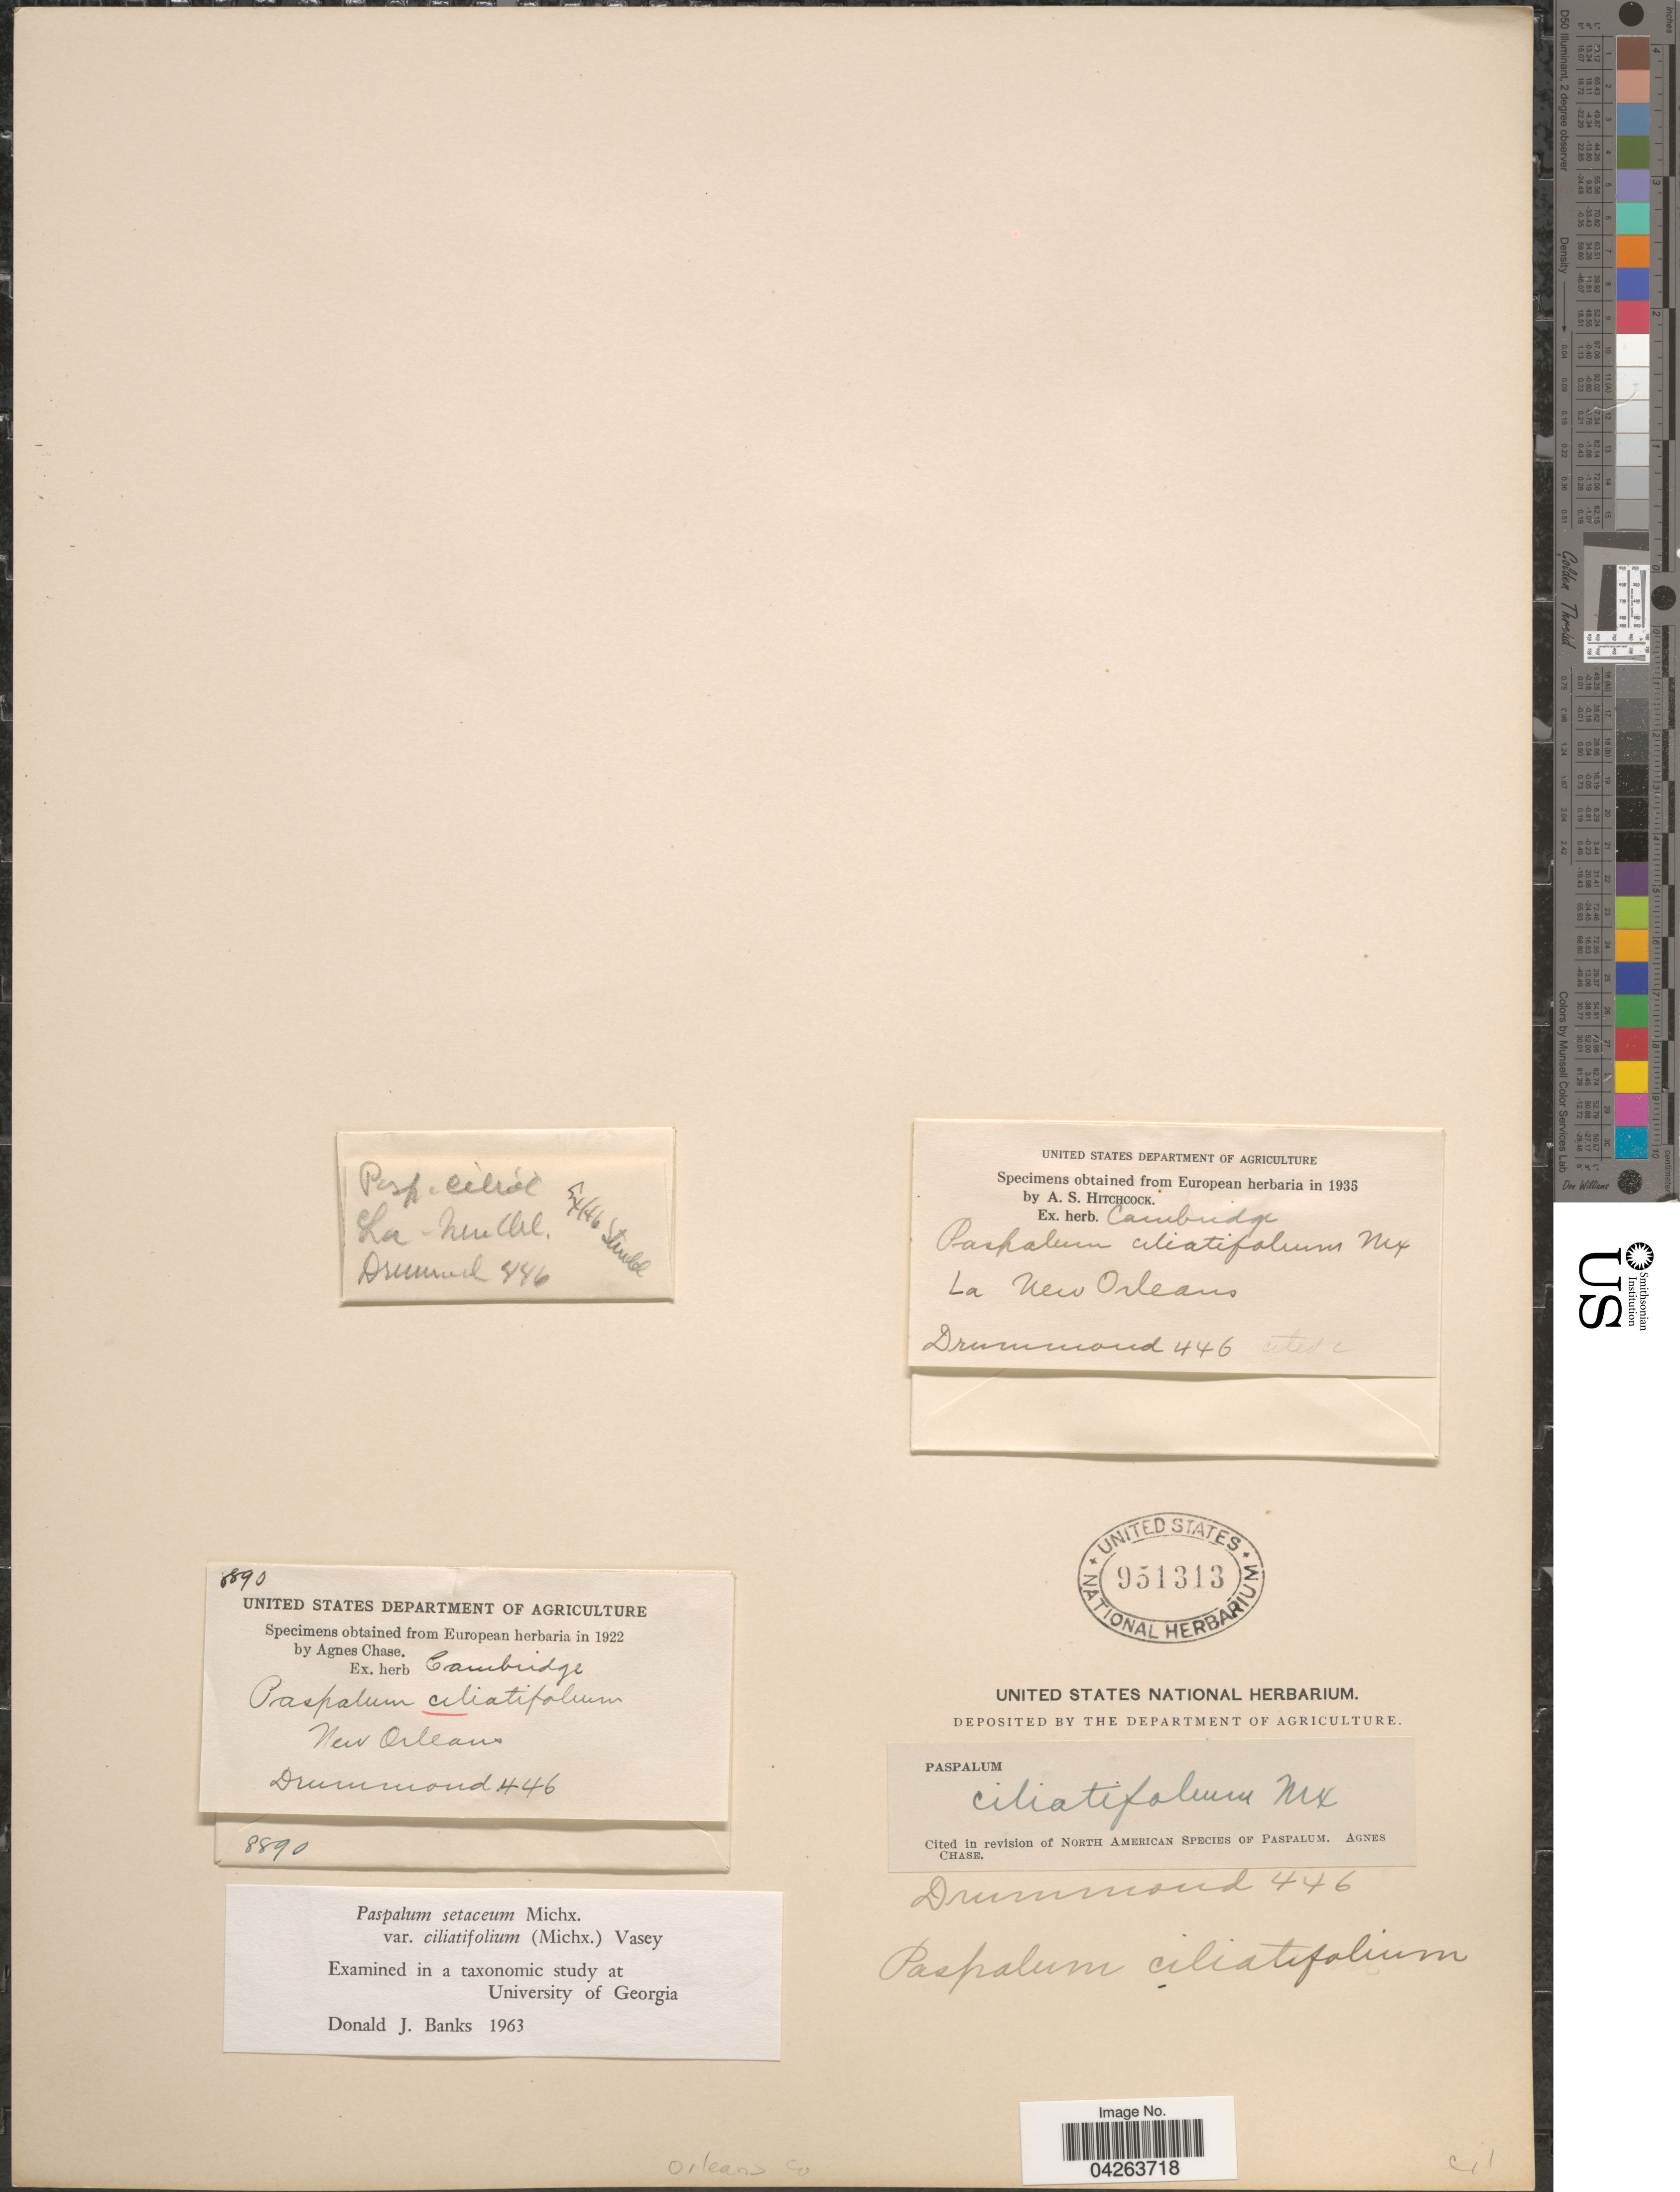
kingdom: Plantae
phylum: Tracheophyta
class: Liliopsida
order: Poales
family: Poaceae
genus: Paspalum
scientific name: Paspalum setaceum var. ciliatifolium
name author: (Michx.) Vasey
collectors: -. Drummond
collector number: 446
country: United States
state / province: Louisiana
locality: New Orleans. Orleans Co.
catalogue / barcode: US 951313